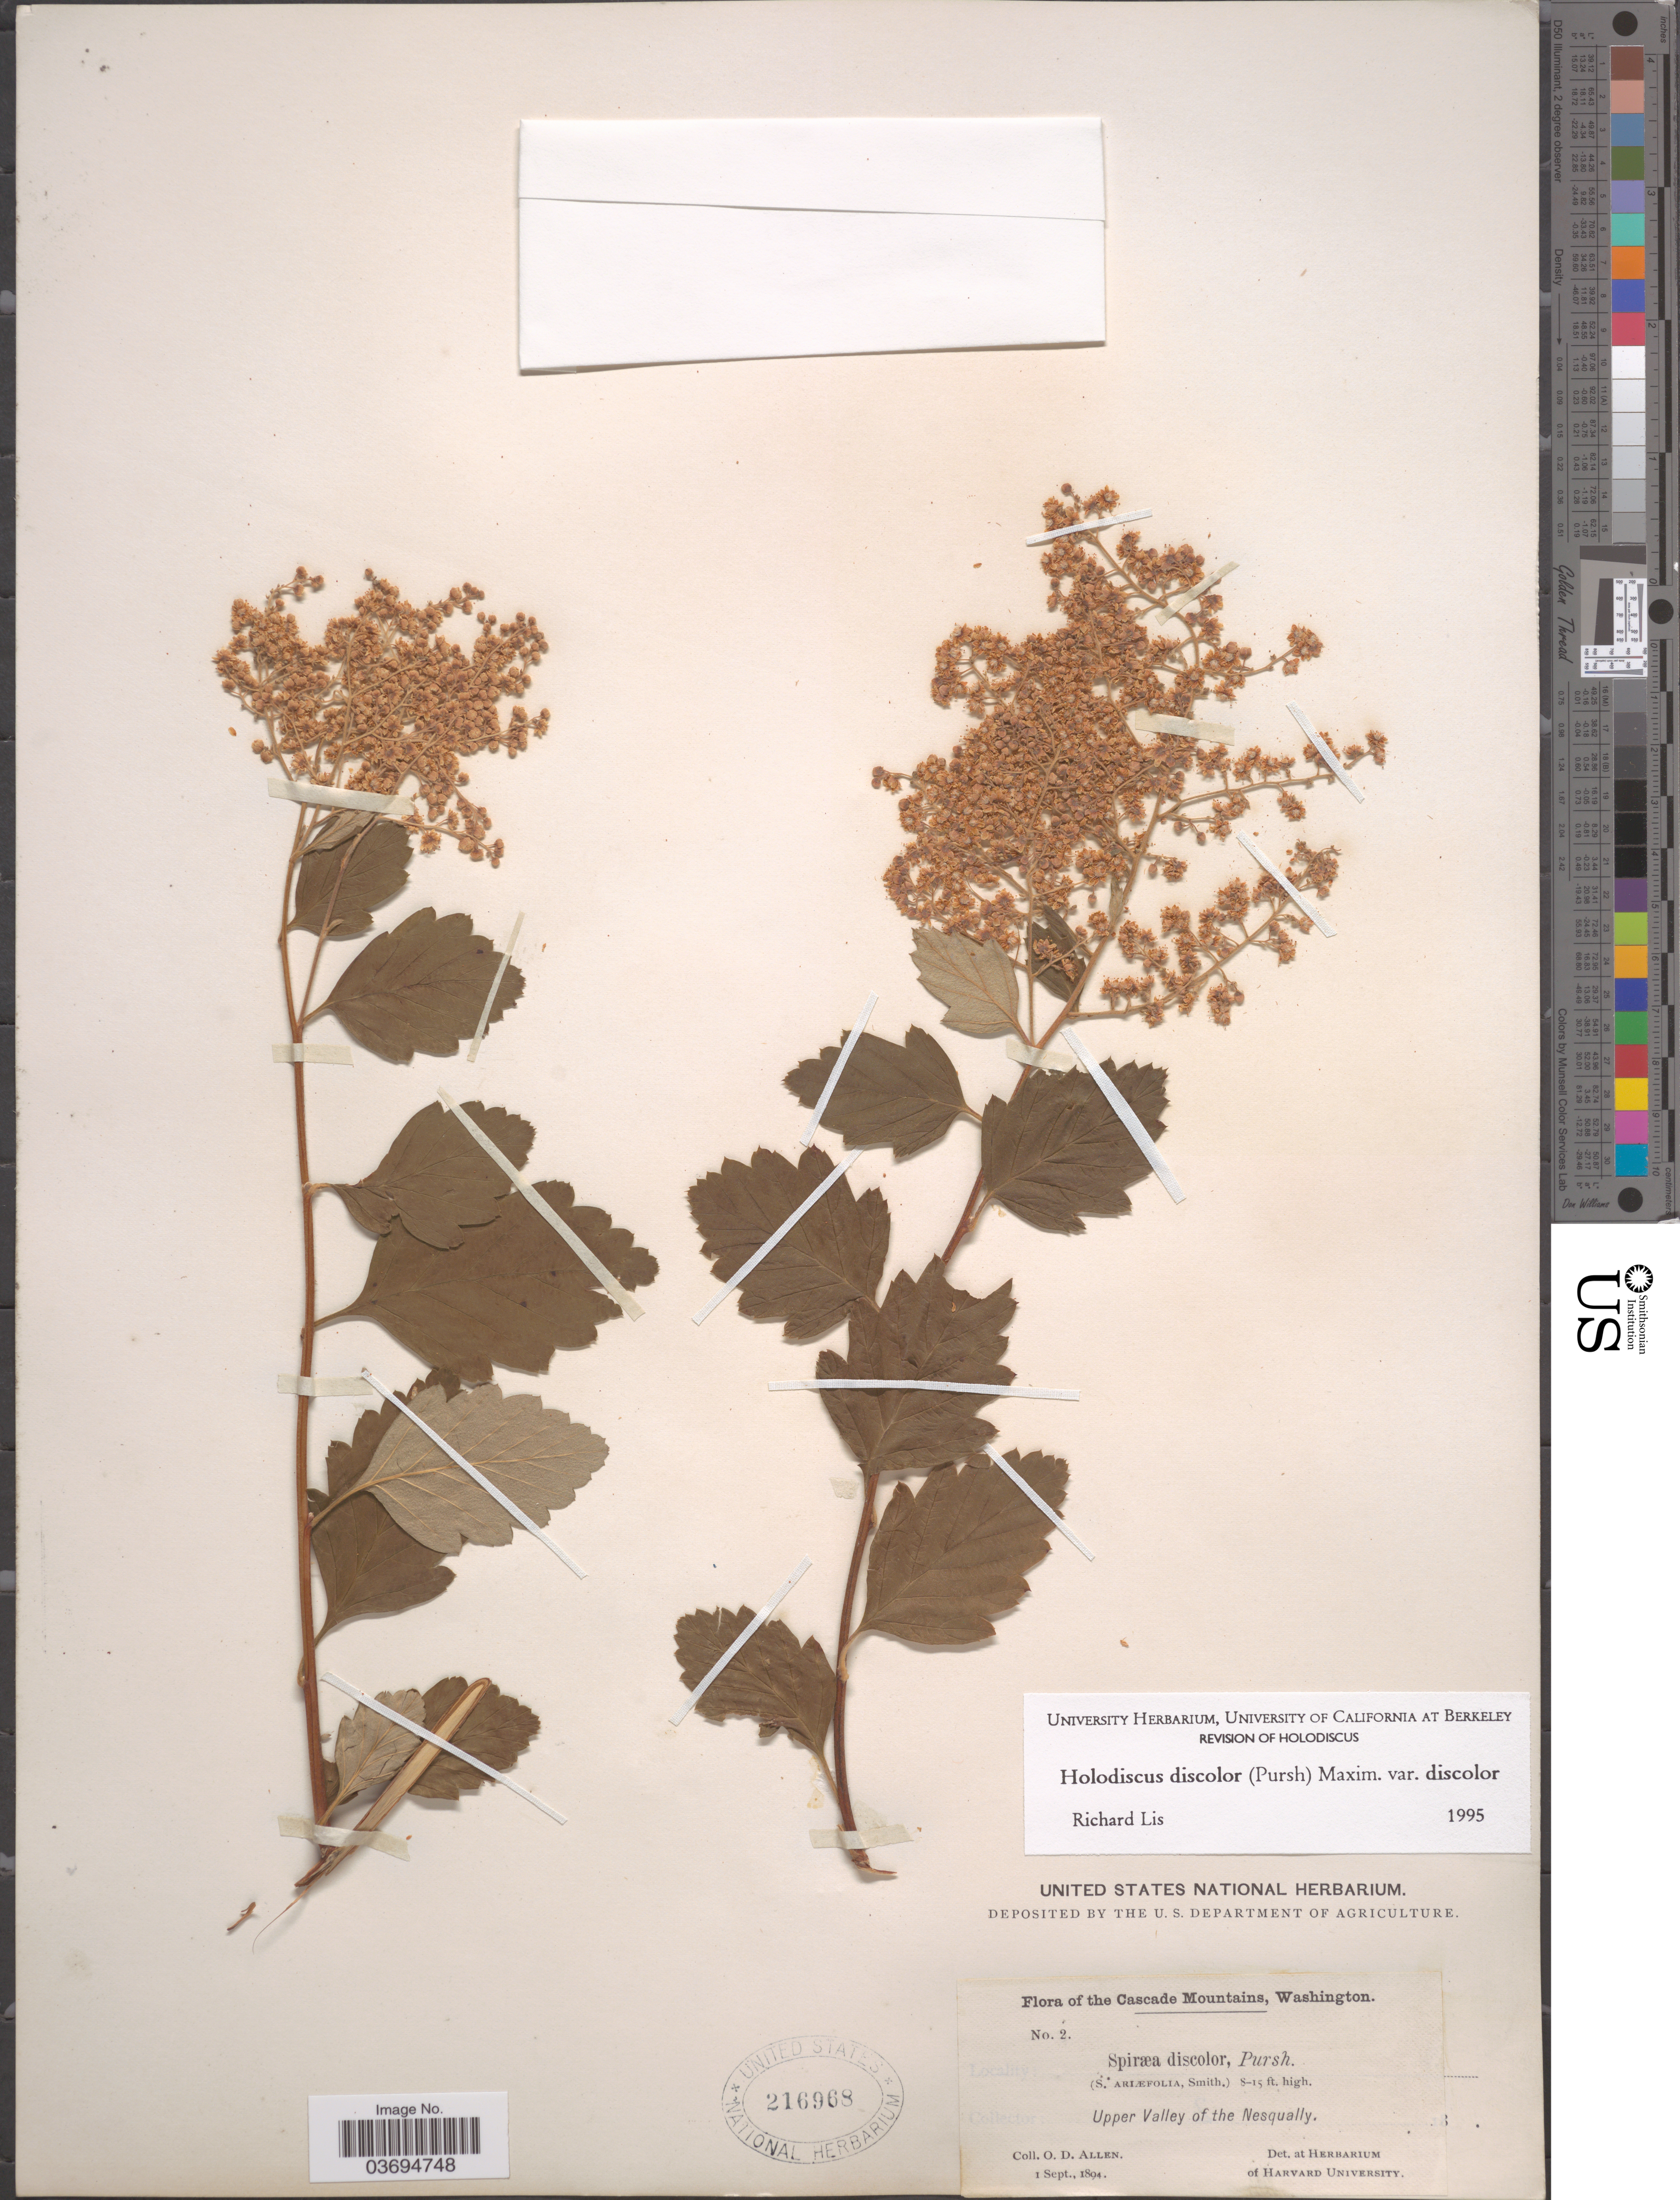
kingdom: Plantae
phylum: Tracheophyta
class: Magnoliopsida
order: Rosales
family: Rosaceae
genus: Holodiscus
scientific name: Holodiscus discolor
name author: (Pursh) Maxim.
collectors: O. D. Allen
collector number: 2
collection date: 1894-09-01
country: United States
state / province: Washington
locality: Cascade Mountains. Upper Valley of the Nesqually.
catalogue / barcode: US 216968